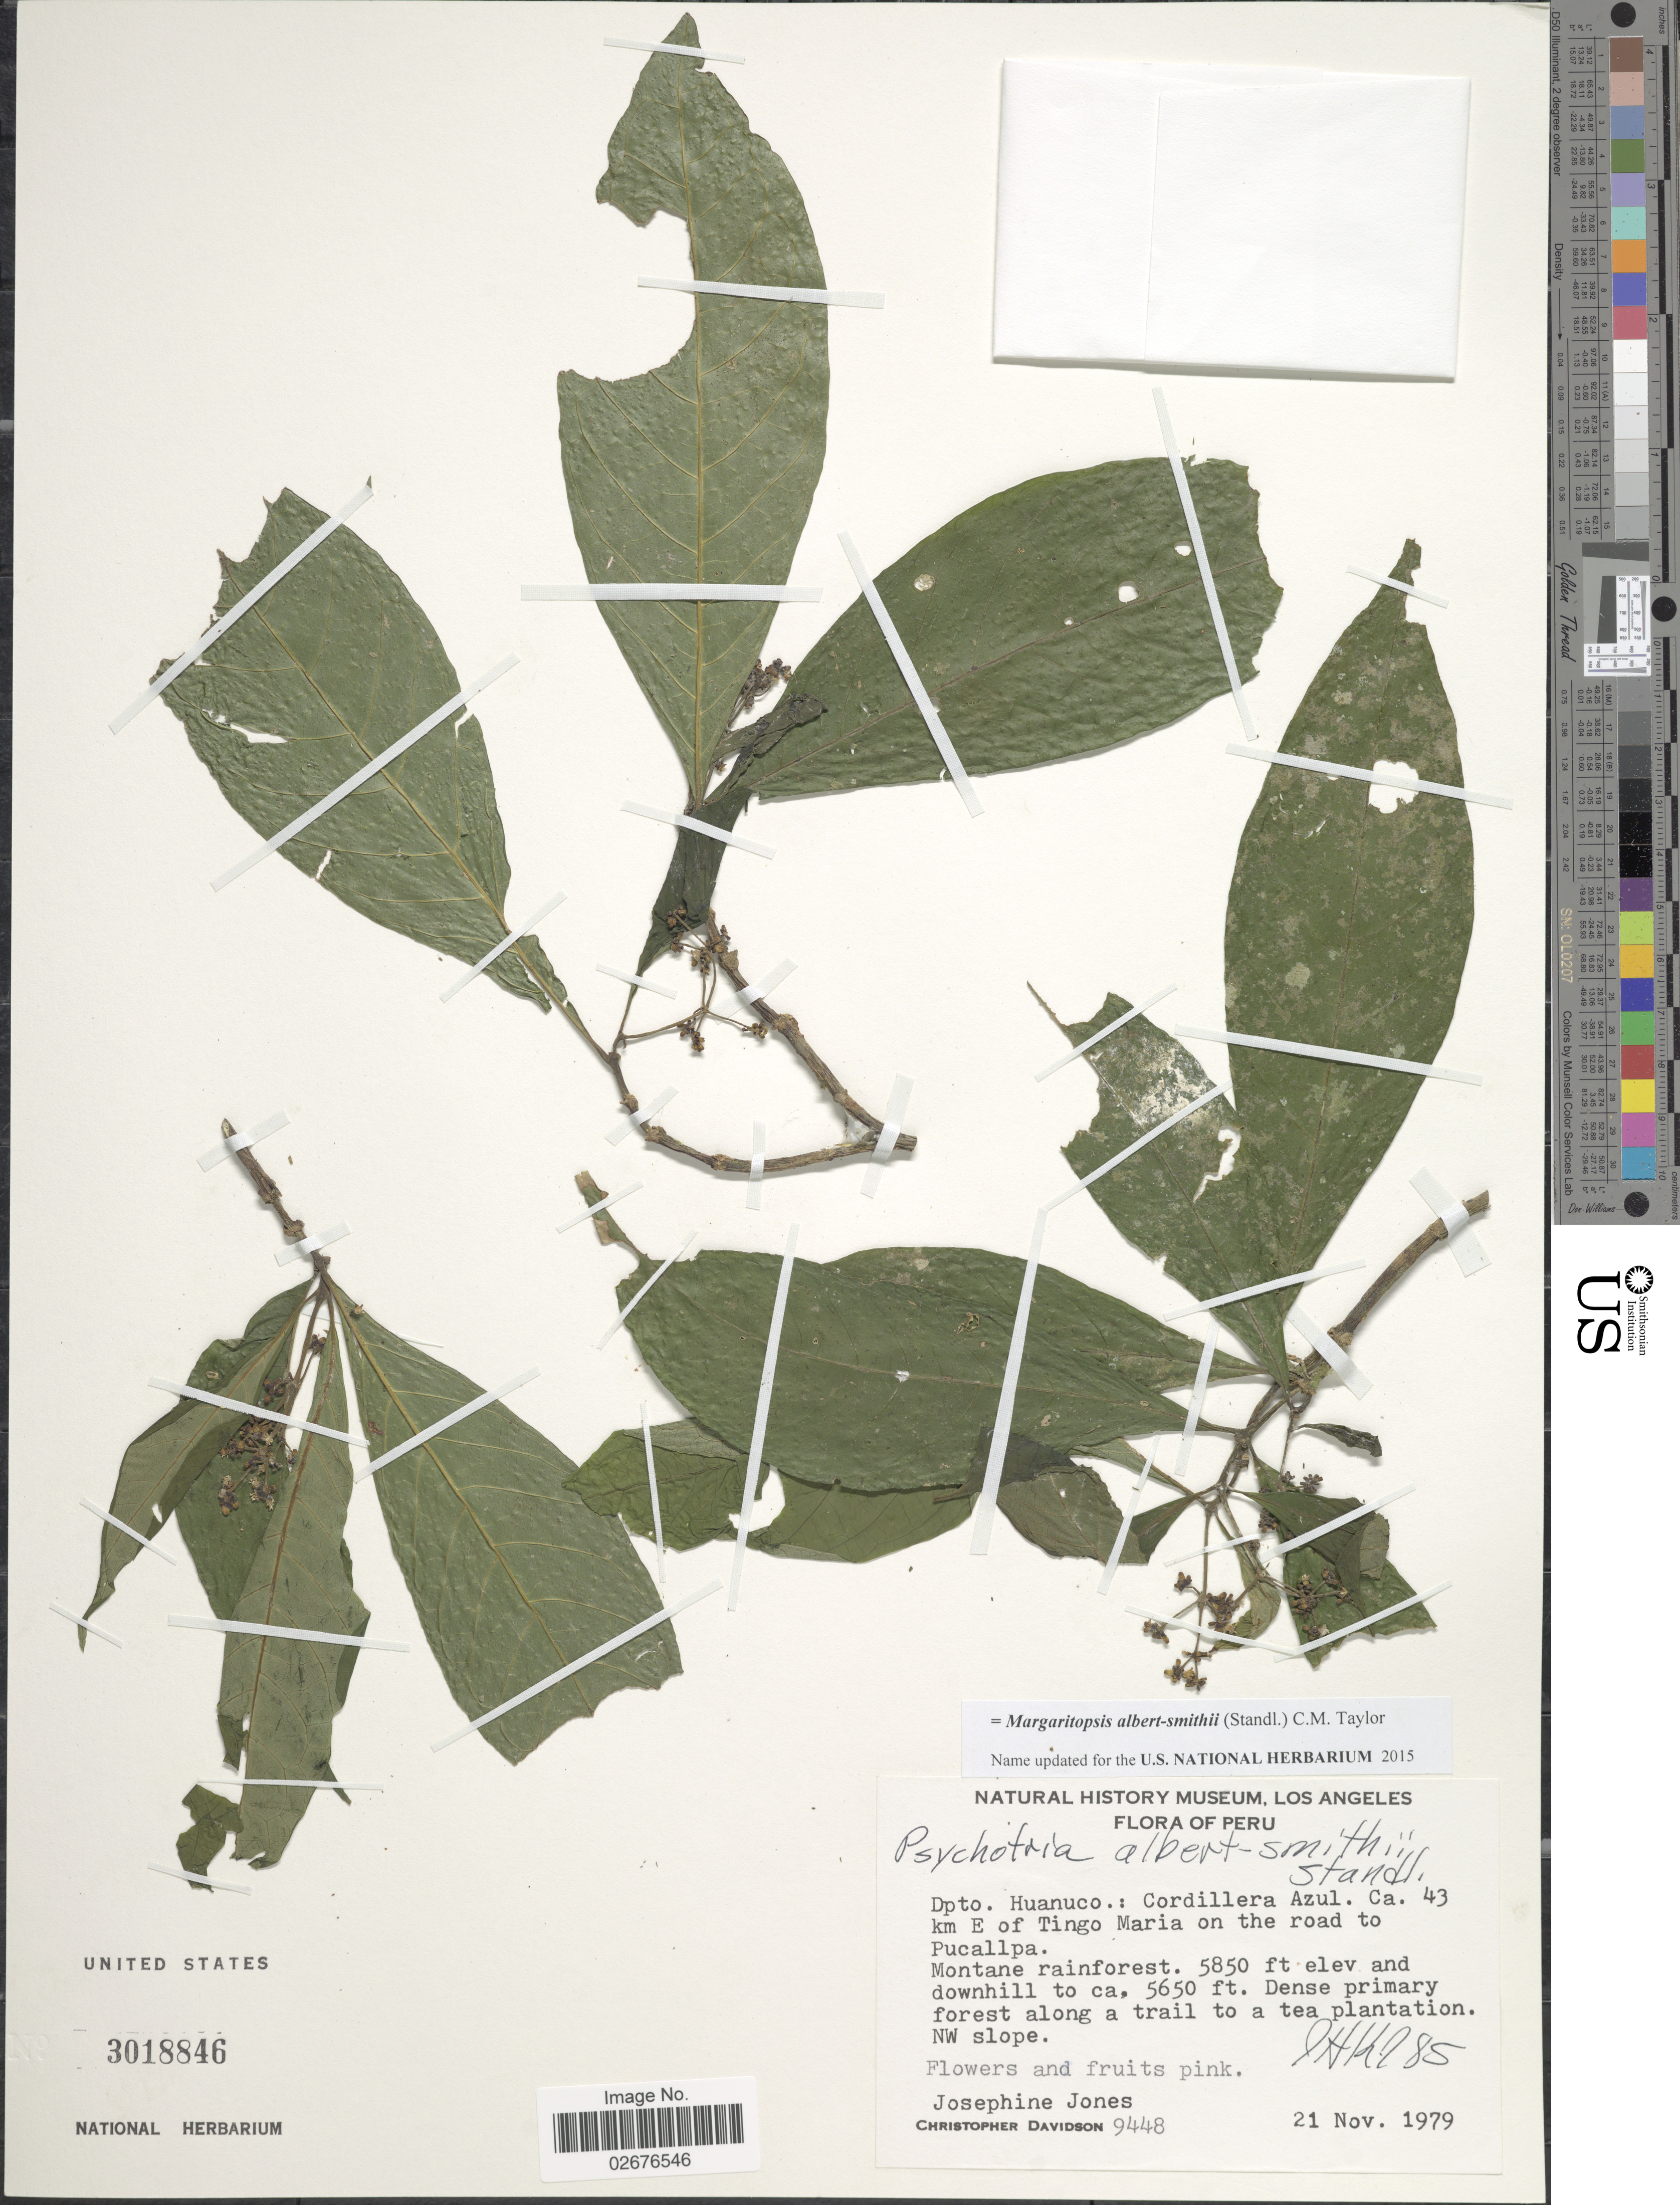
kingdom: Plantae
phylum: Tracheophyta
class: Magnoliopsida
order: Gentianales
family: Rubiaceae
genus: Margaritopsis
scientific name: Margaritopsis albert-smithii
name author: (Standl.) C.M. Taylor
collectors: J. Jones & C. Davidson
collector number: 9448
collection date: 1979-11-21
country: Peru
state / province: Huánuco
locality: Cordillera Azul, ca. 43 km E of Tinga Maria on the road to Pucallpa, Montane rainforest, dense primary forest along a trail to a tea plantation, NW slope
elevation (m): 1722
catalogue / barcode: US 3018846